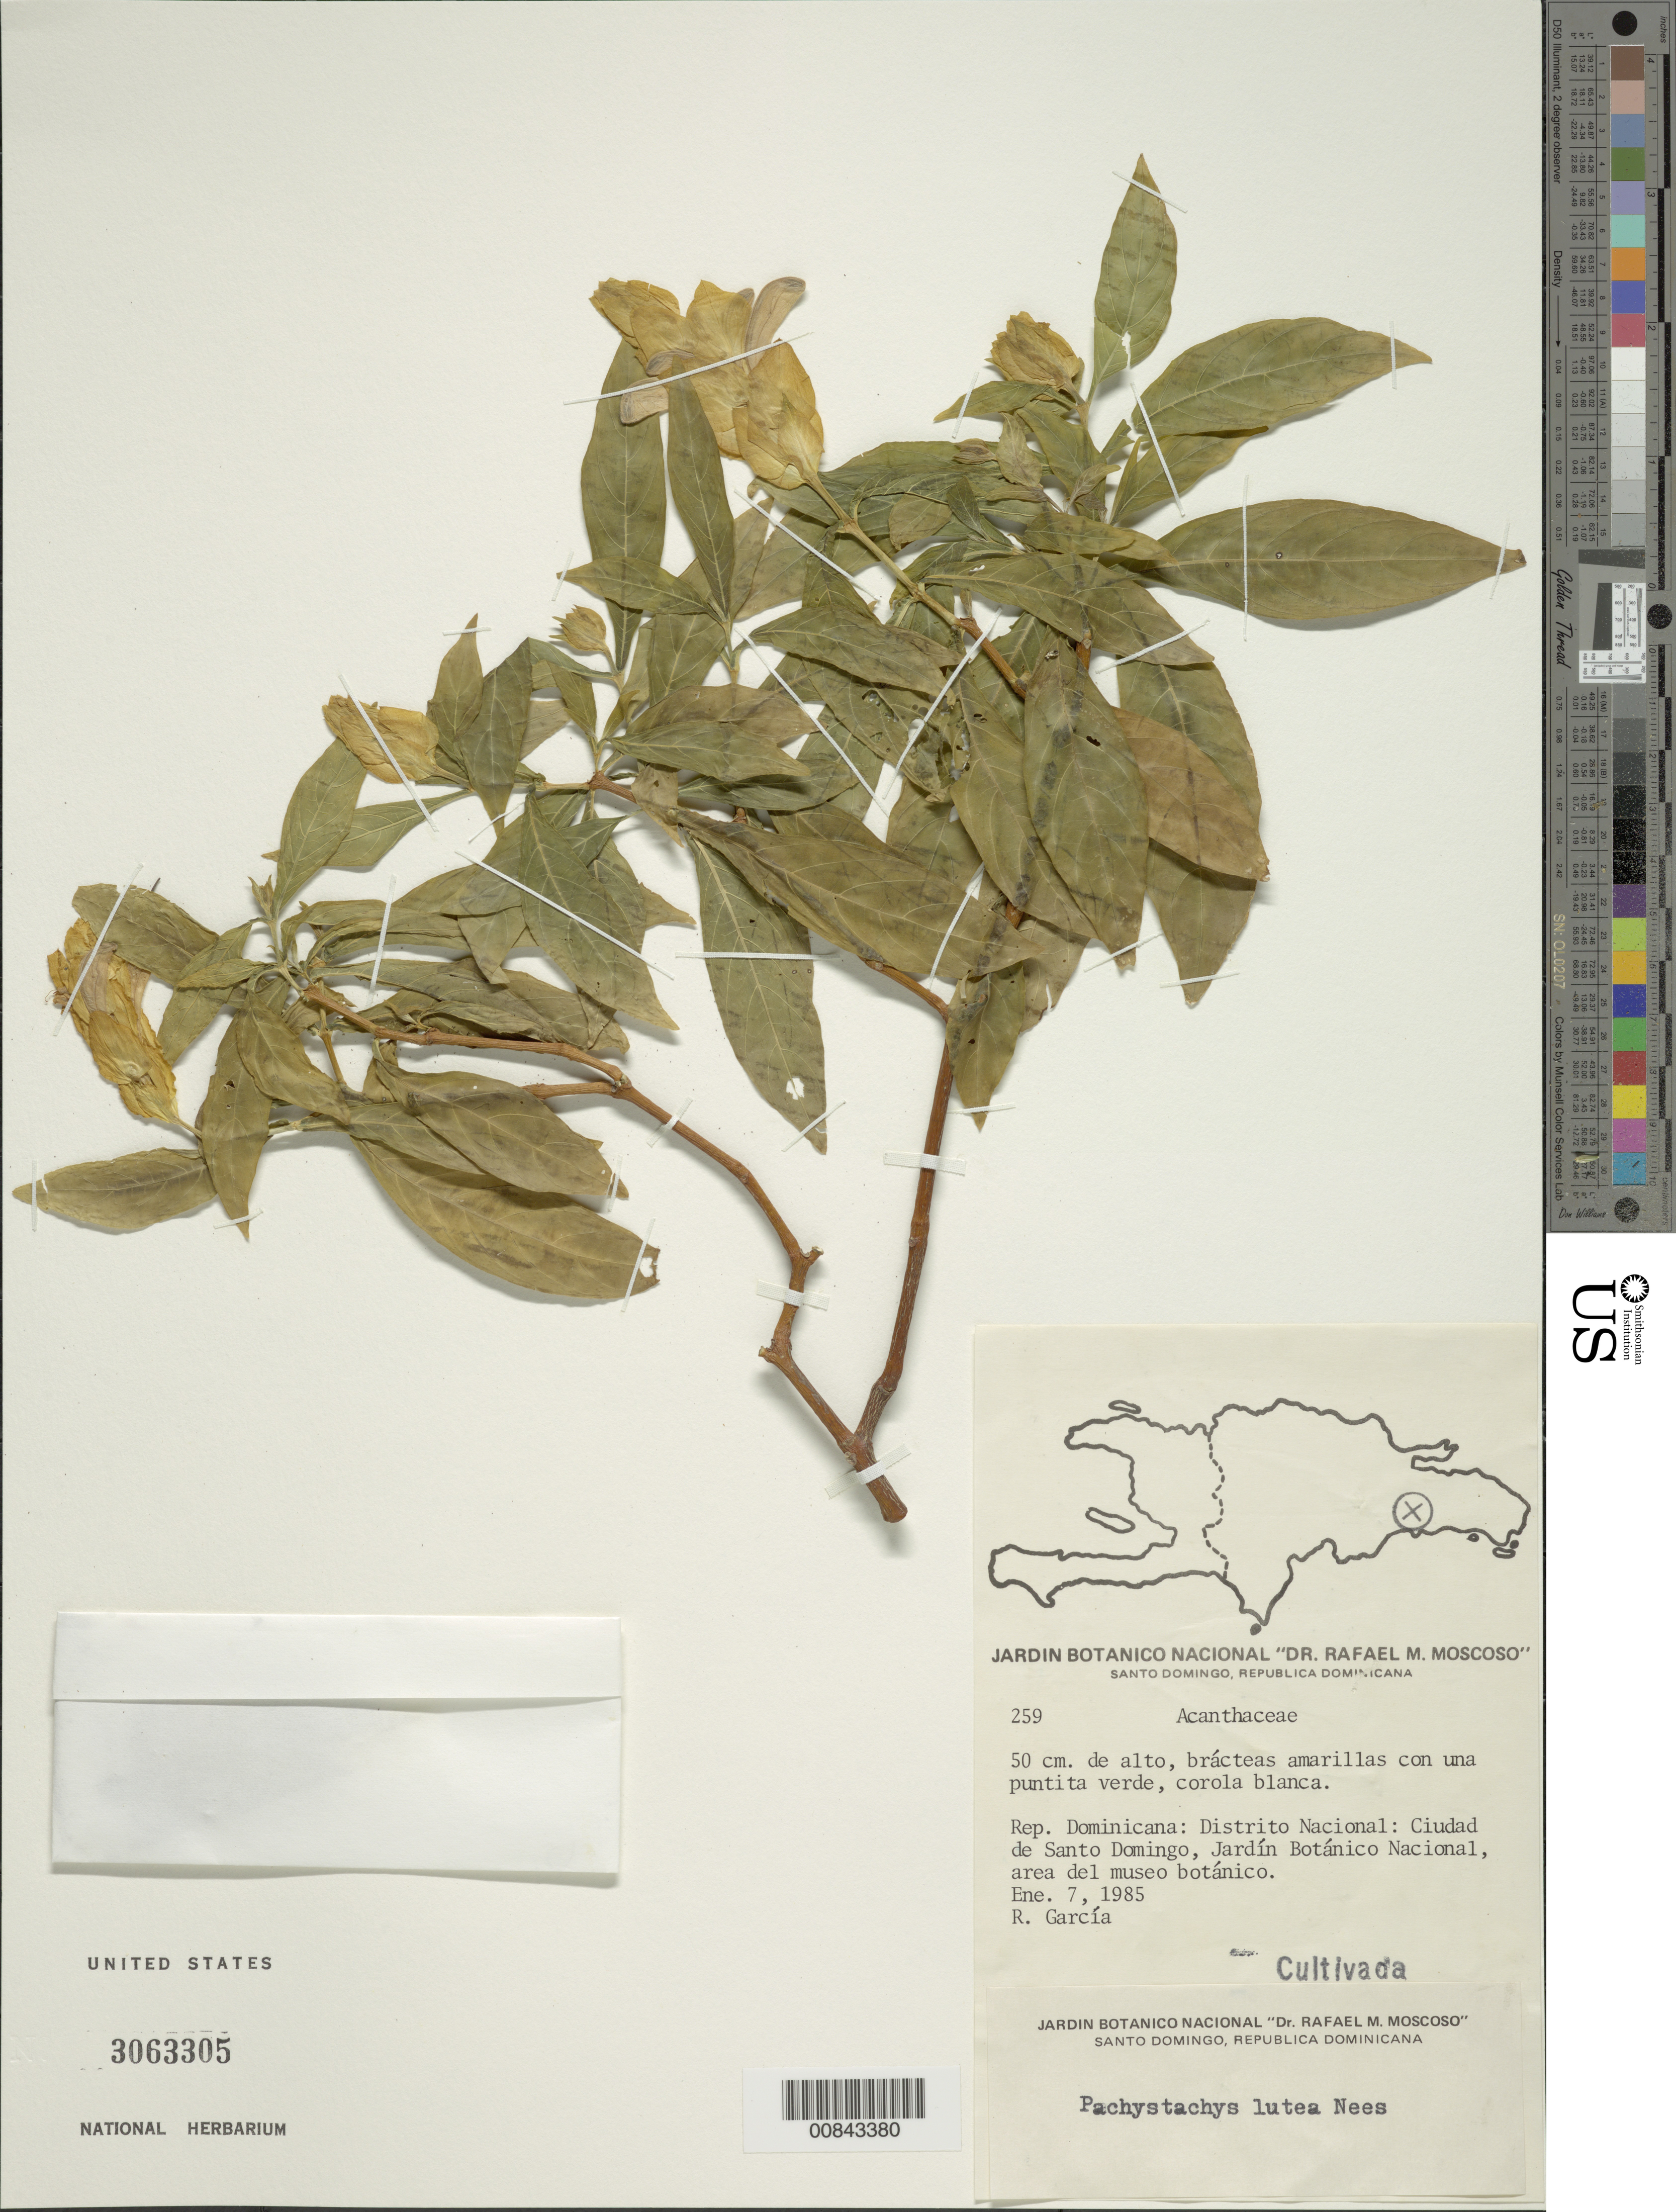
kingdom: Plantae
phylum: Tracheophyta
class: Magnoliopsida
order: Lamiales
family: Acanthaceae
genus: Pachystachys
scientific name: Pachystachys lutea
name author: Nees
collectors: R. G. García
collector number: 259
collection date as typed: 07 Jan 1985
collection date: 1985-01-07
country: Dominican Republic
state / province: Distrito Nacional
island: Hispaniola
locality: Ciudad de Santo Domingo, Jardín Botánico Nacional, area del museo botánico.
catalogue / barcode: US 3063305